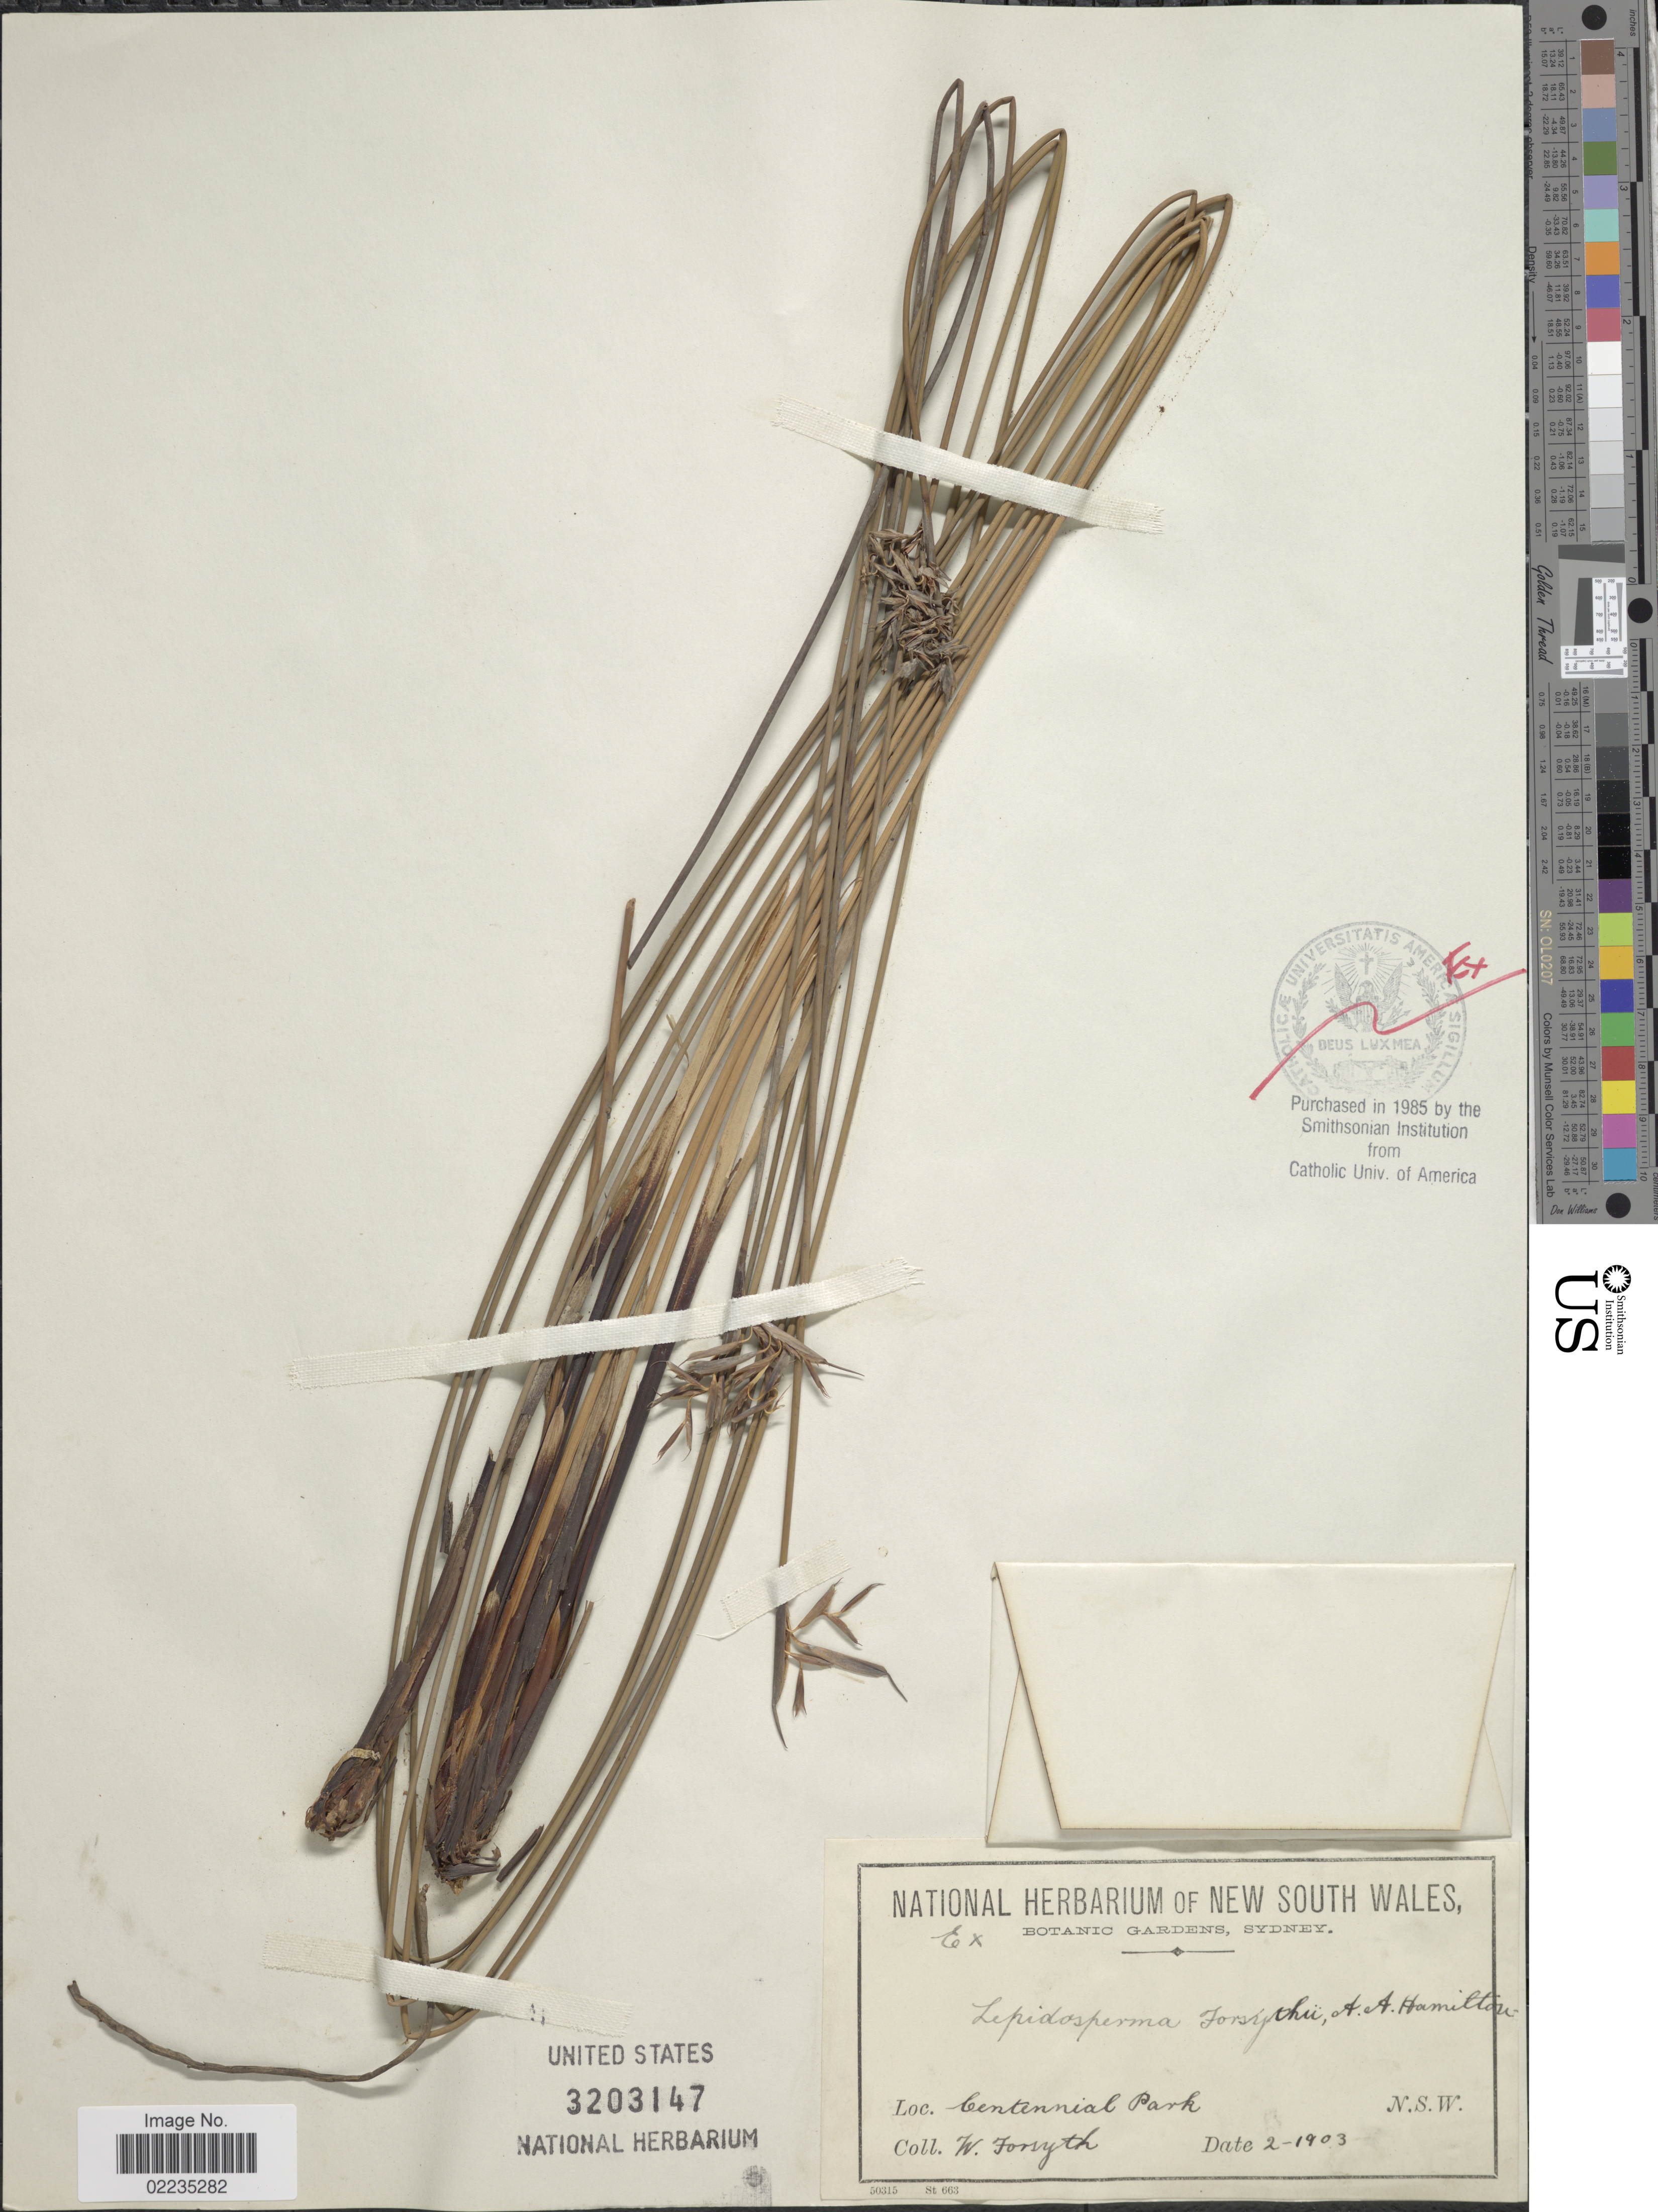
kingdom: Plantae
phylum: Tracheophyta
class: Liliopsida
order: Poales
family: Cyperaceae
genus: Lepidosperma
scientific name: Lepidosperma forsythii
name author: A.A. Ham.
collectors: W. Forsyth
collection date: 1903-02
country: Australia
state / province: New South Wales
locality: Centennial Park, N.S.W.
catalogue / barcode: US 3203147